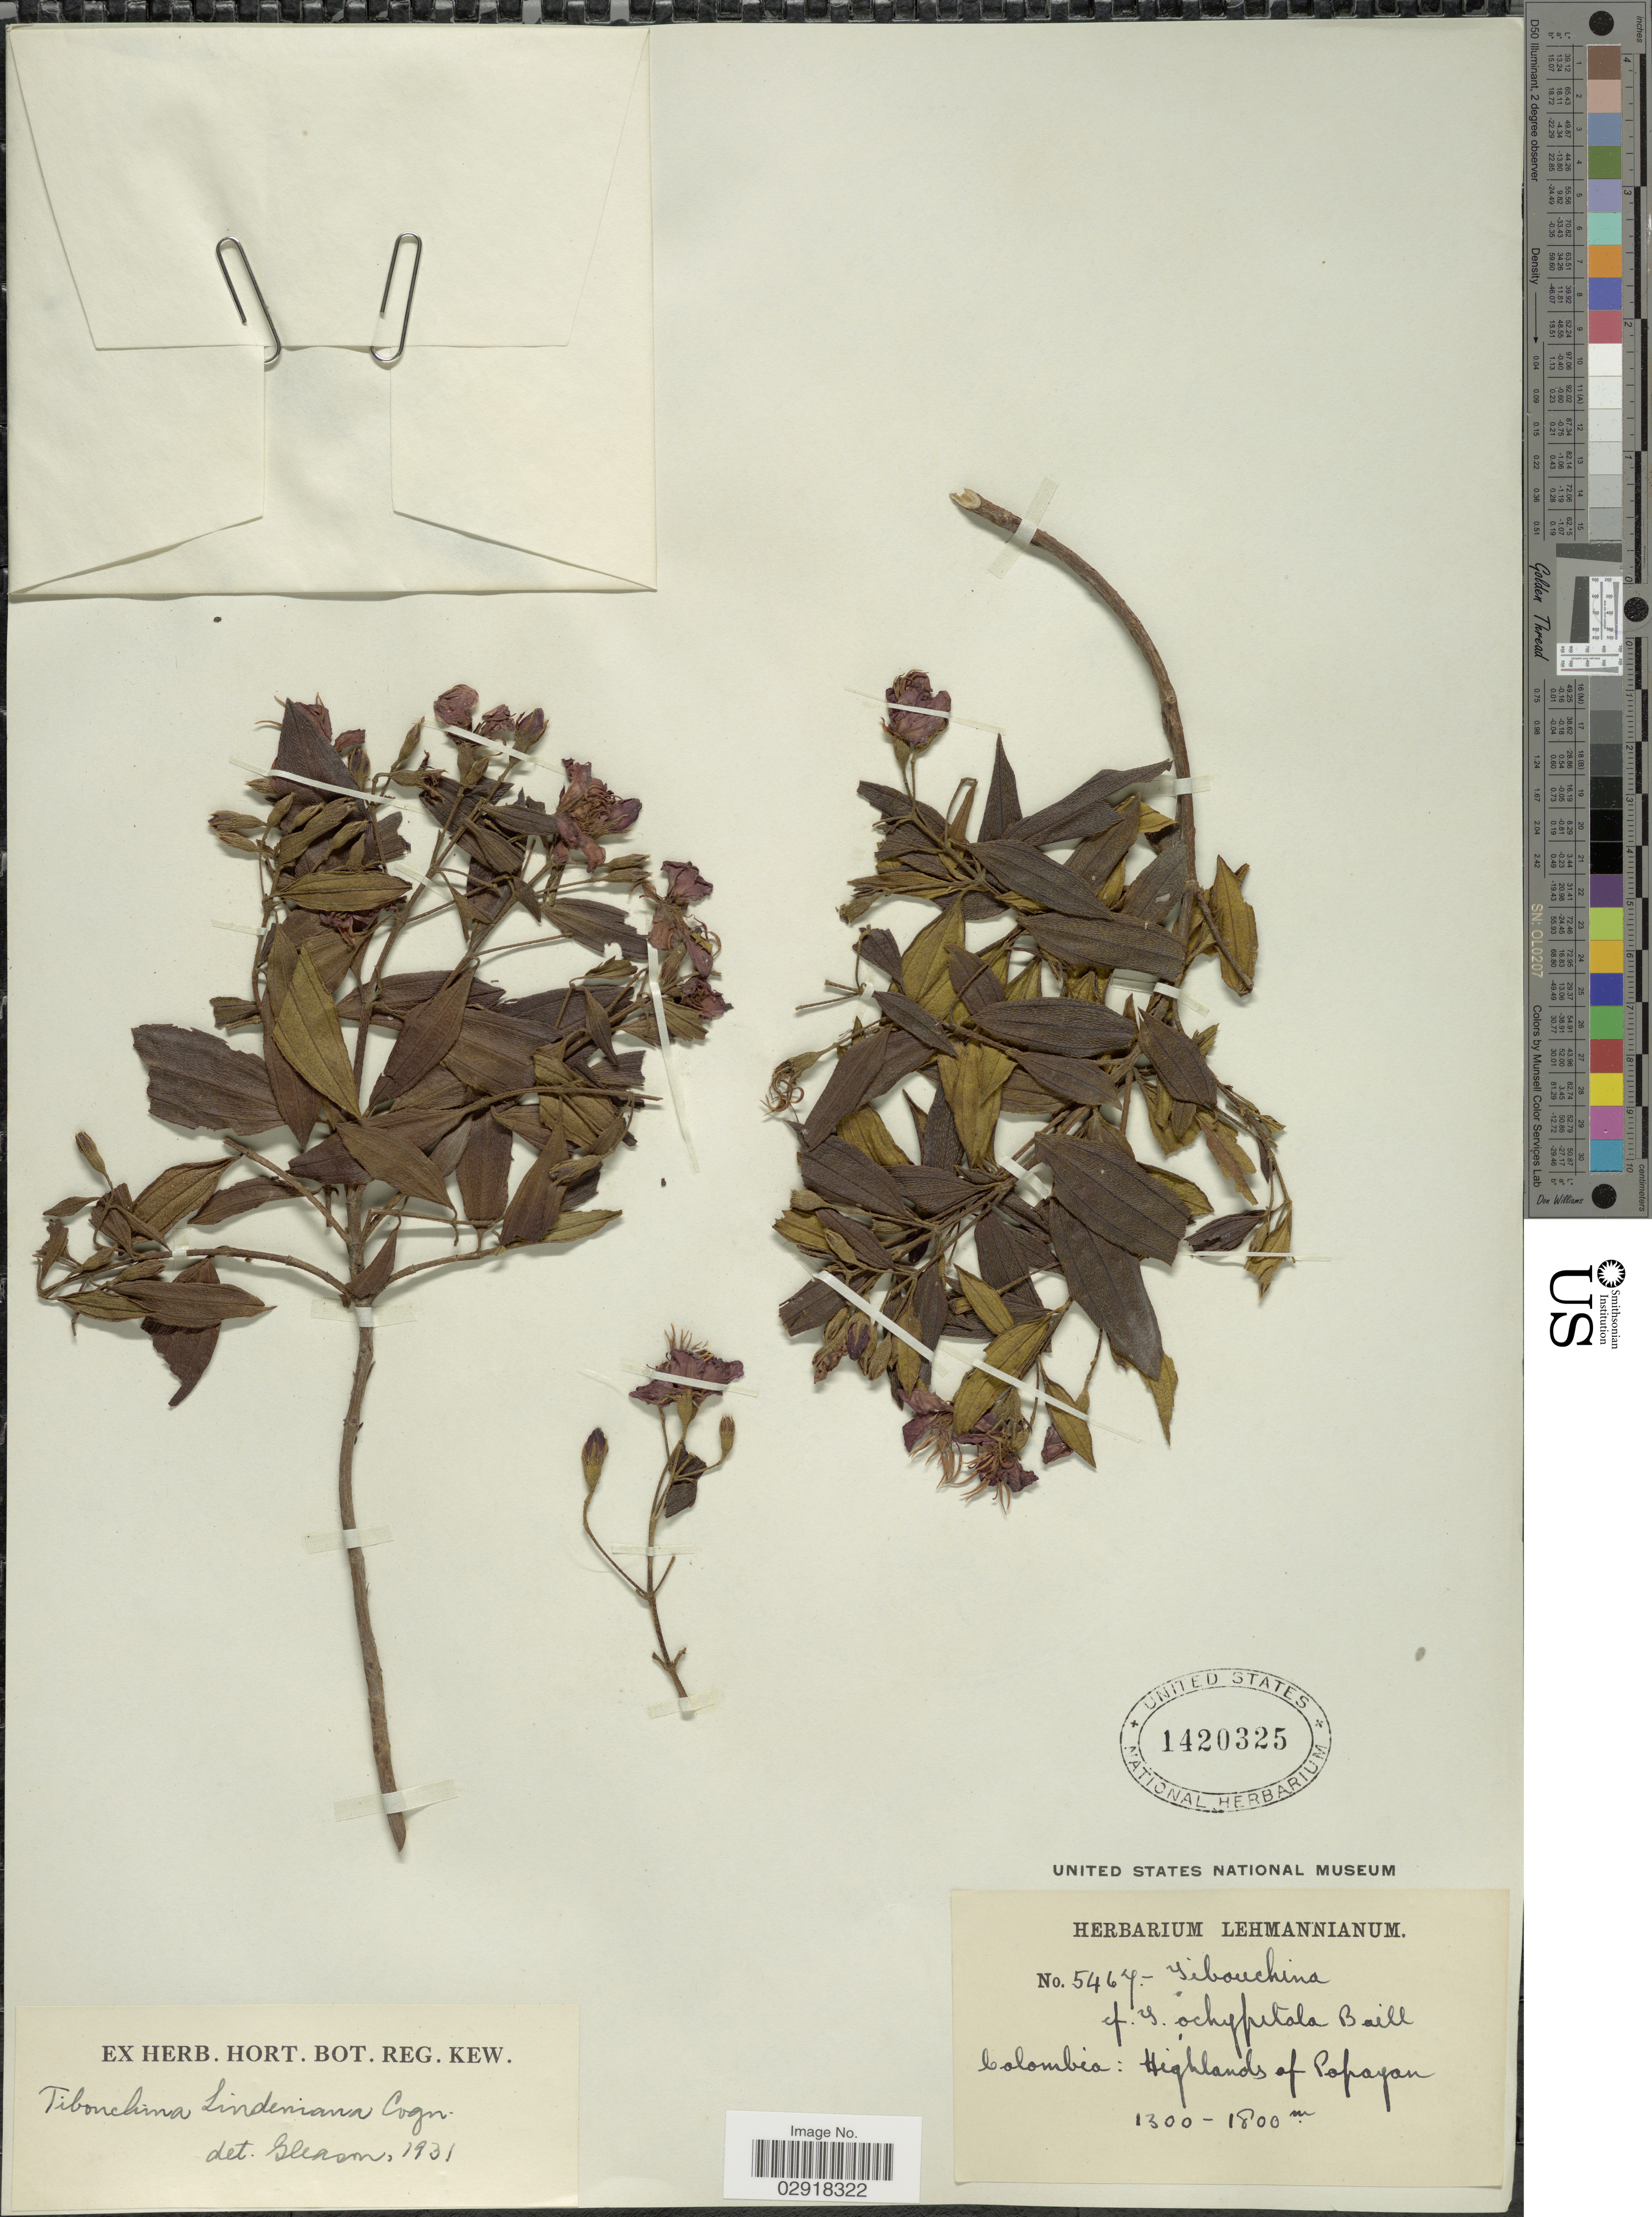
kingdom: Plantae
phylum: Tracheophyta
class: Magnoliopsida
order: Myrtales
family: Melastomataceae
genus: Pleroma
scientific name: Pleroma martiale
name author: (Cham.) Triana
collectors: ex herb. Lehmannianum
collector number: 5467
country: Colombia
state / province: Cauca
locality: Highlands of Popayan.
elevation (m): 1300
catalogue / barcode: US 1420325